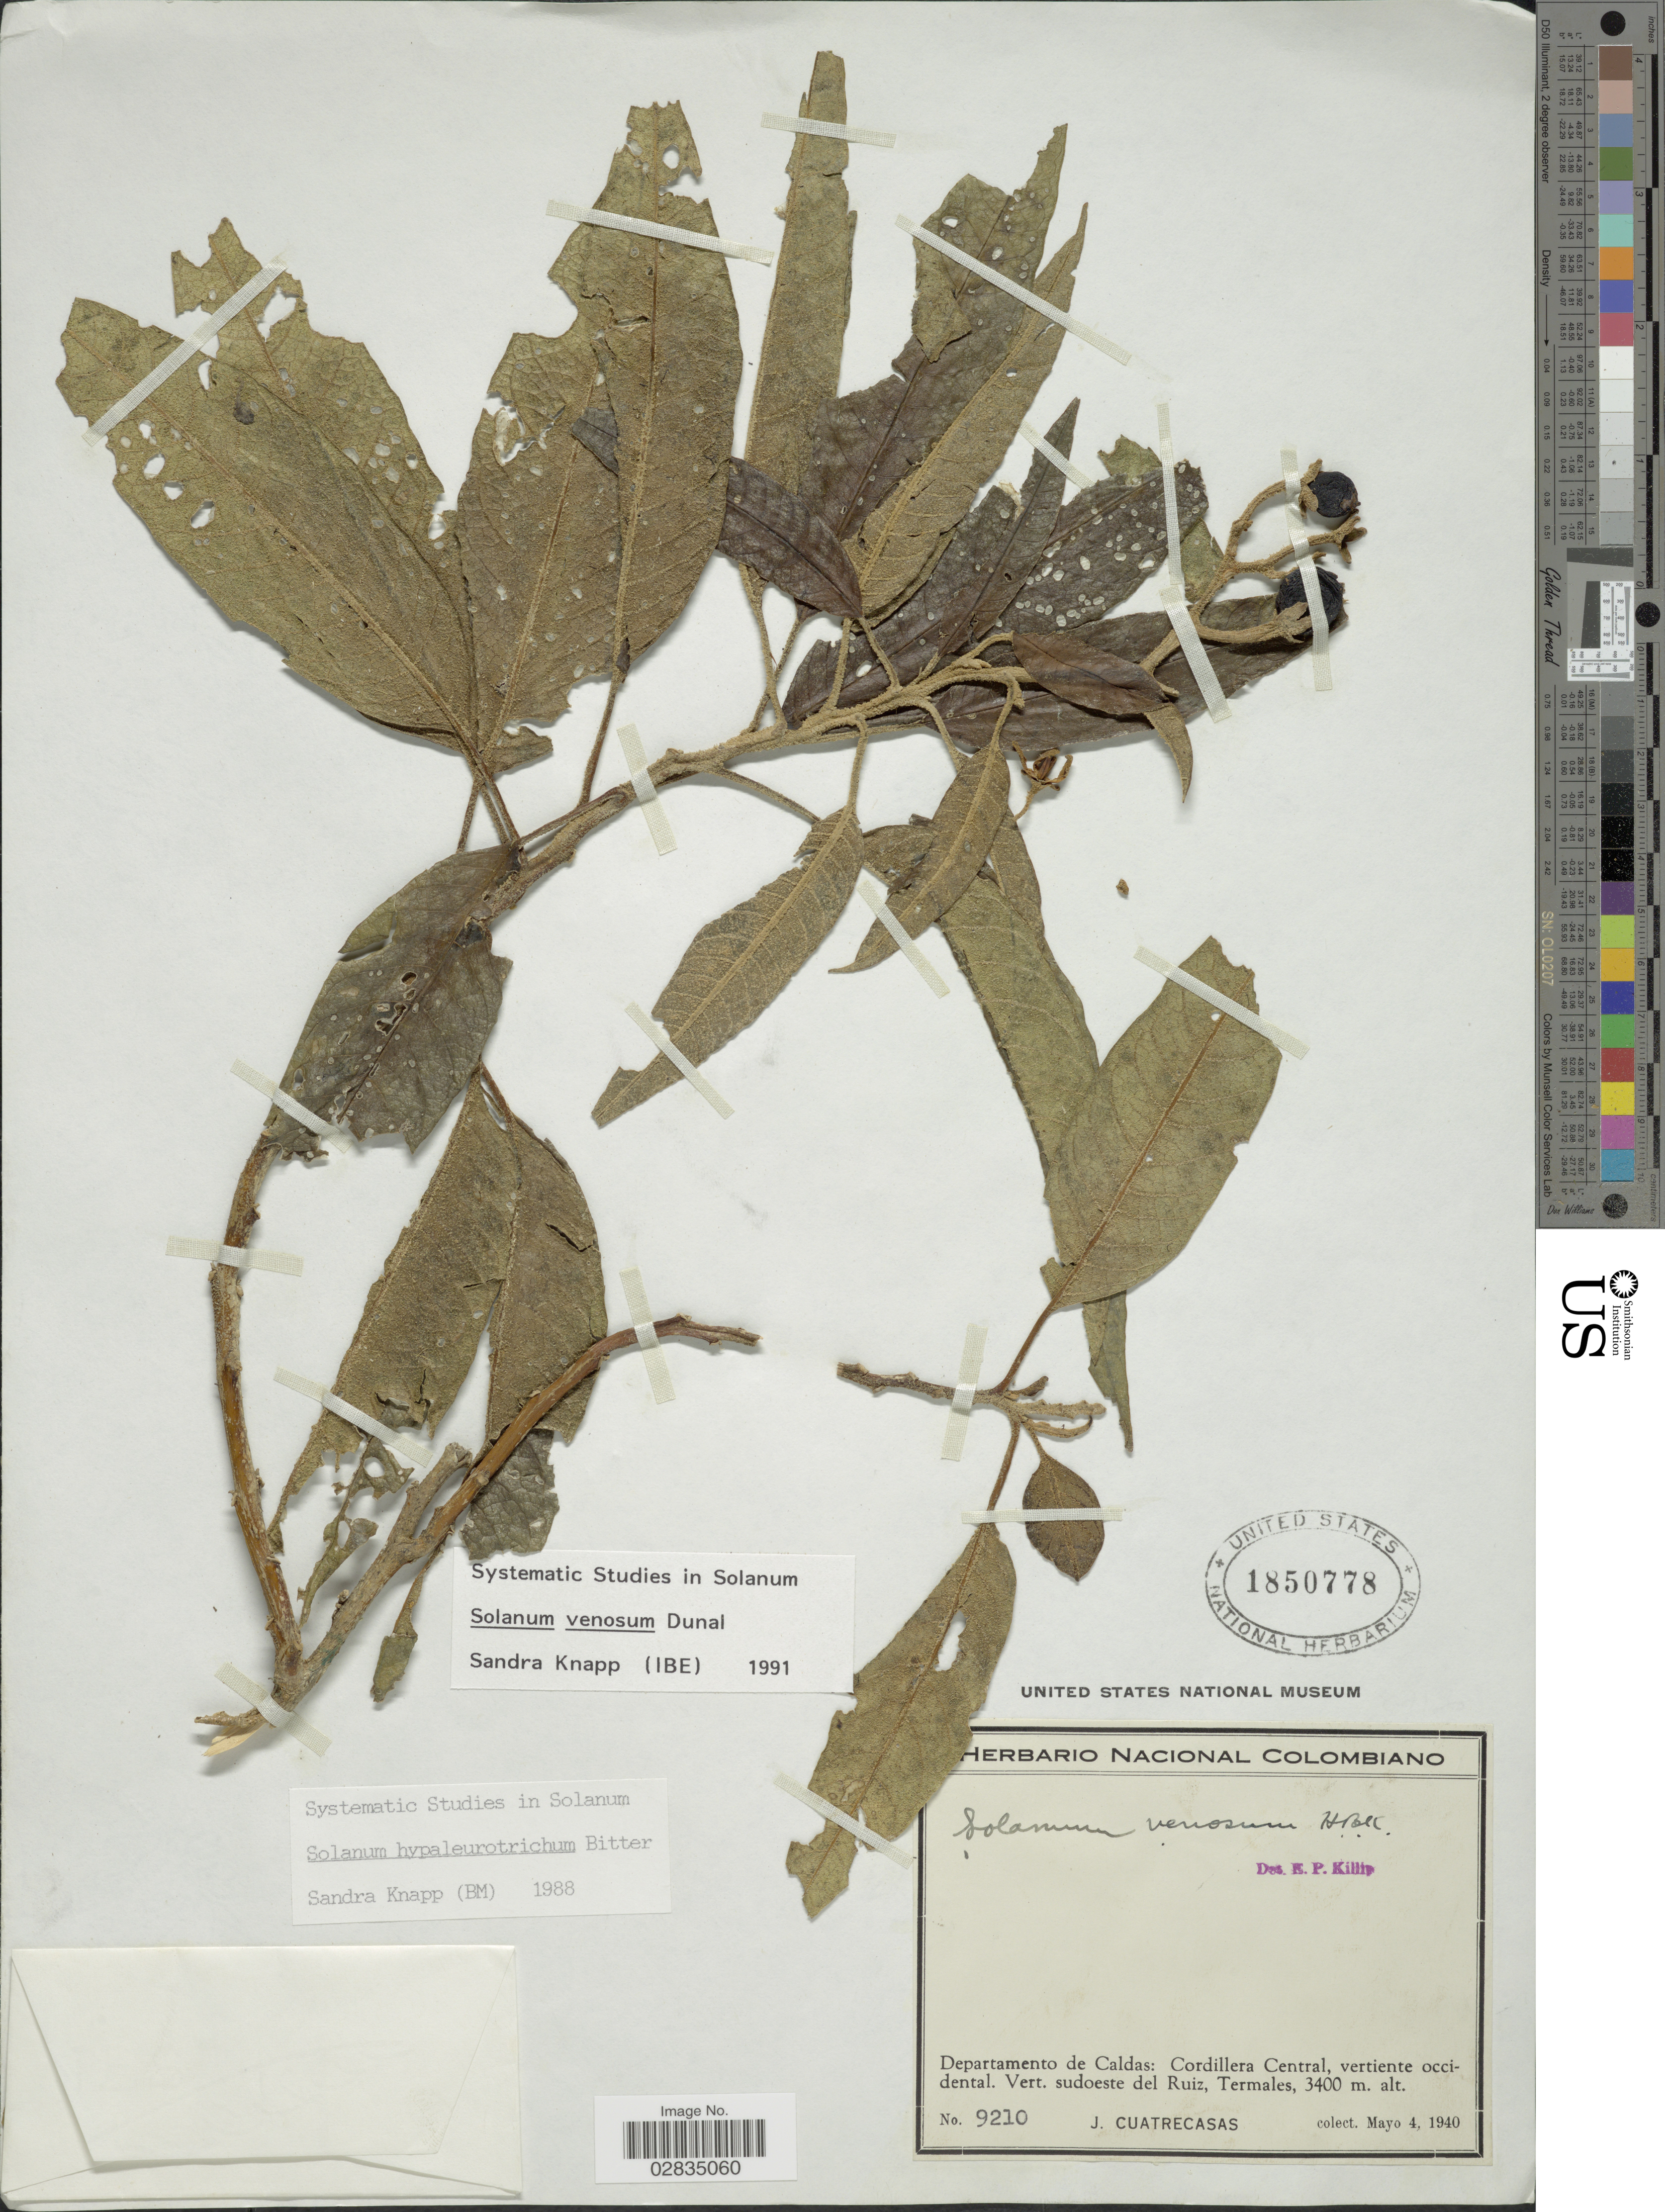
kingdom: Plantae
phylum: Tracheophyta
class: Magnoliopsida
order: Solanales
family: Solanaceae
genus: Solanum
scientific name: Solanum venosum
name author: Dunal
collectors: J. Cuatrecasas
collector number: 9210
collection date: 1940-05-04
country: Colombia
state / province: Caldas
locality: Departamento de Caldas: Cordillera Central, vertiente occidental, Vert. sudoeste del Ruiz, Termales.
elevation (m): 3400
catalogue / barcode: US 1850778